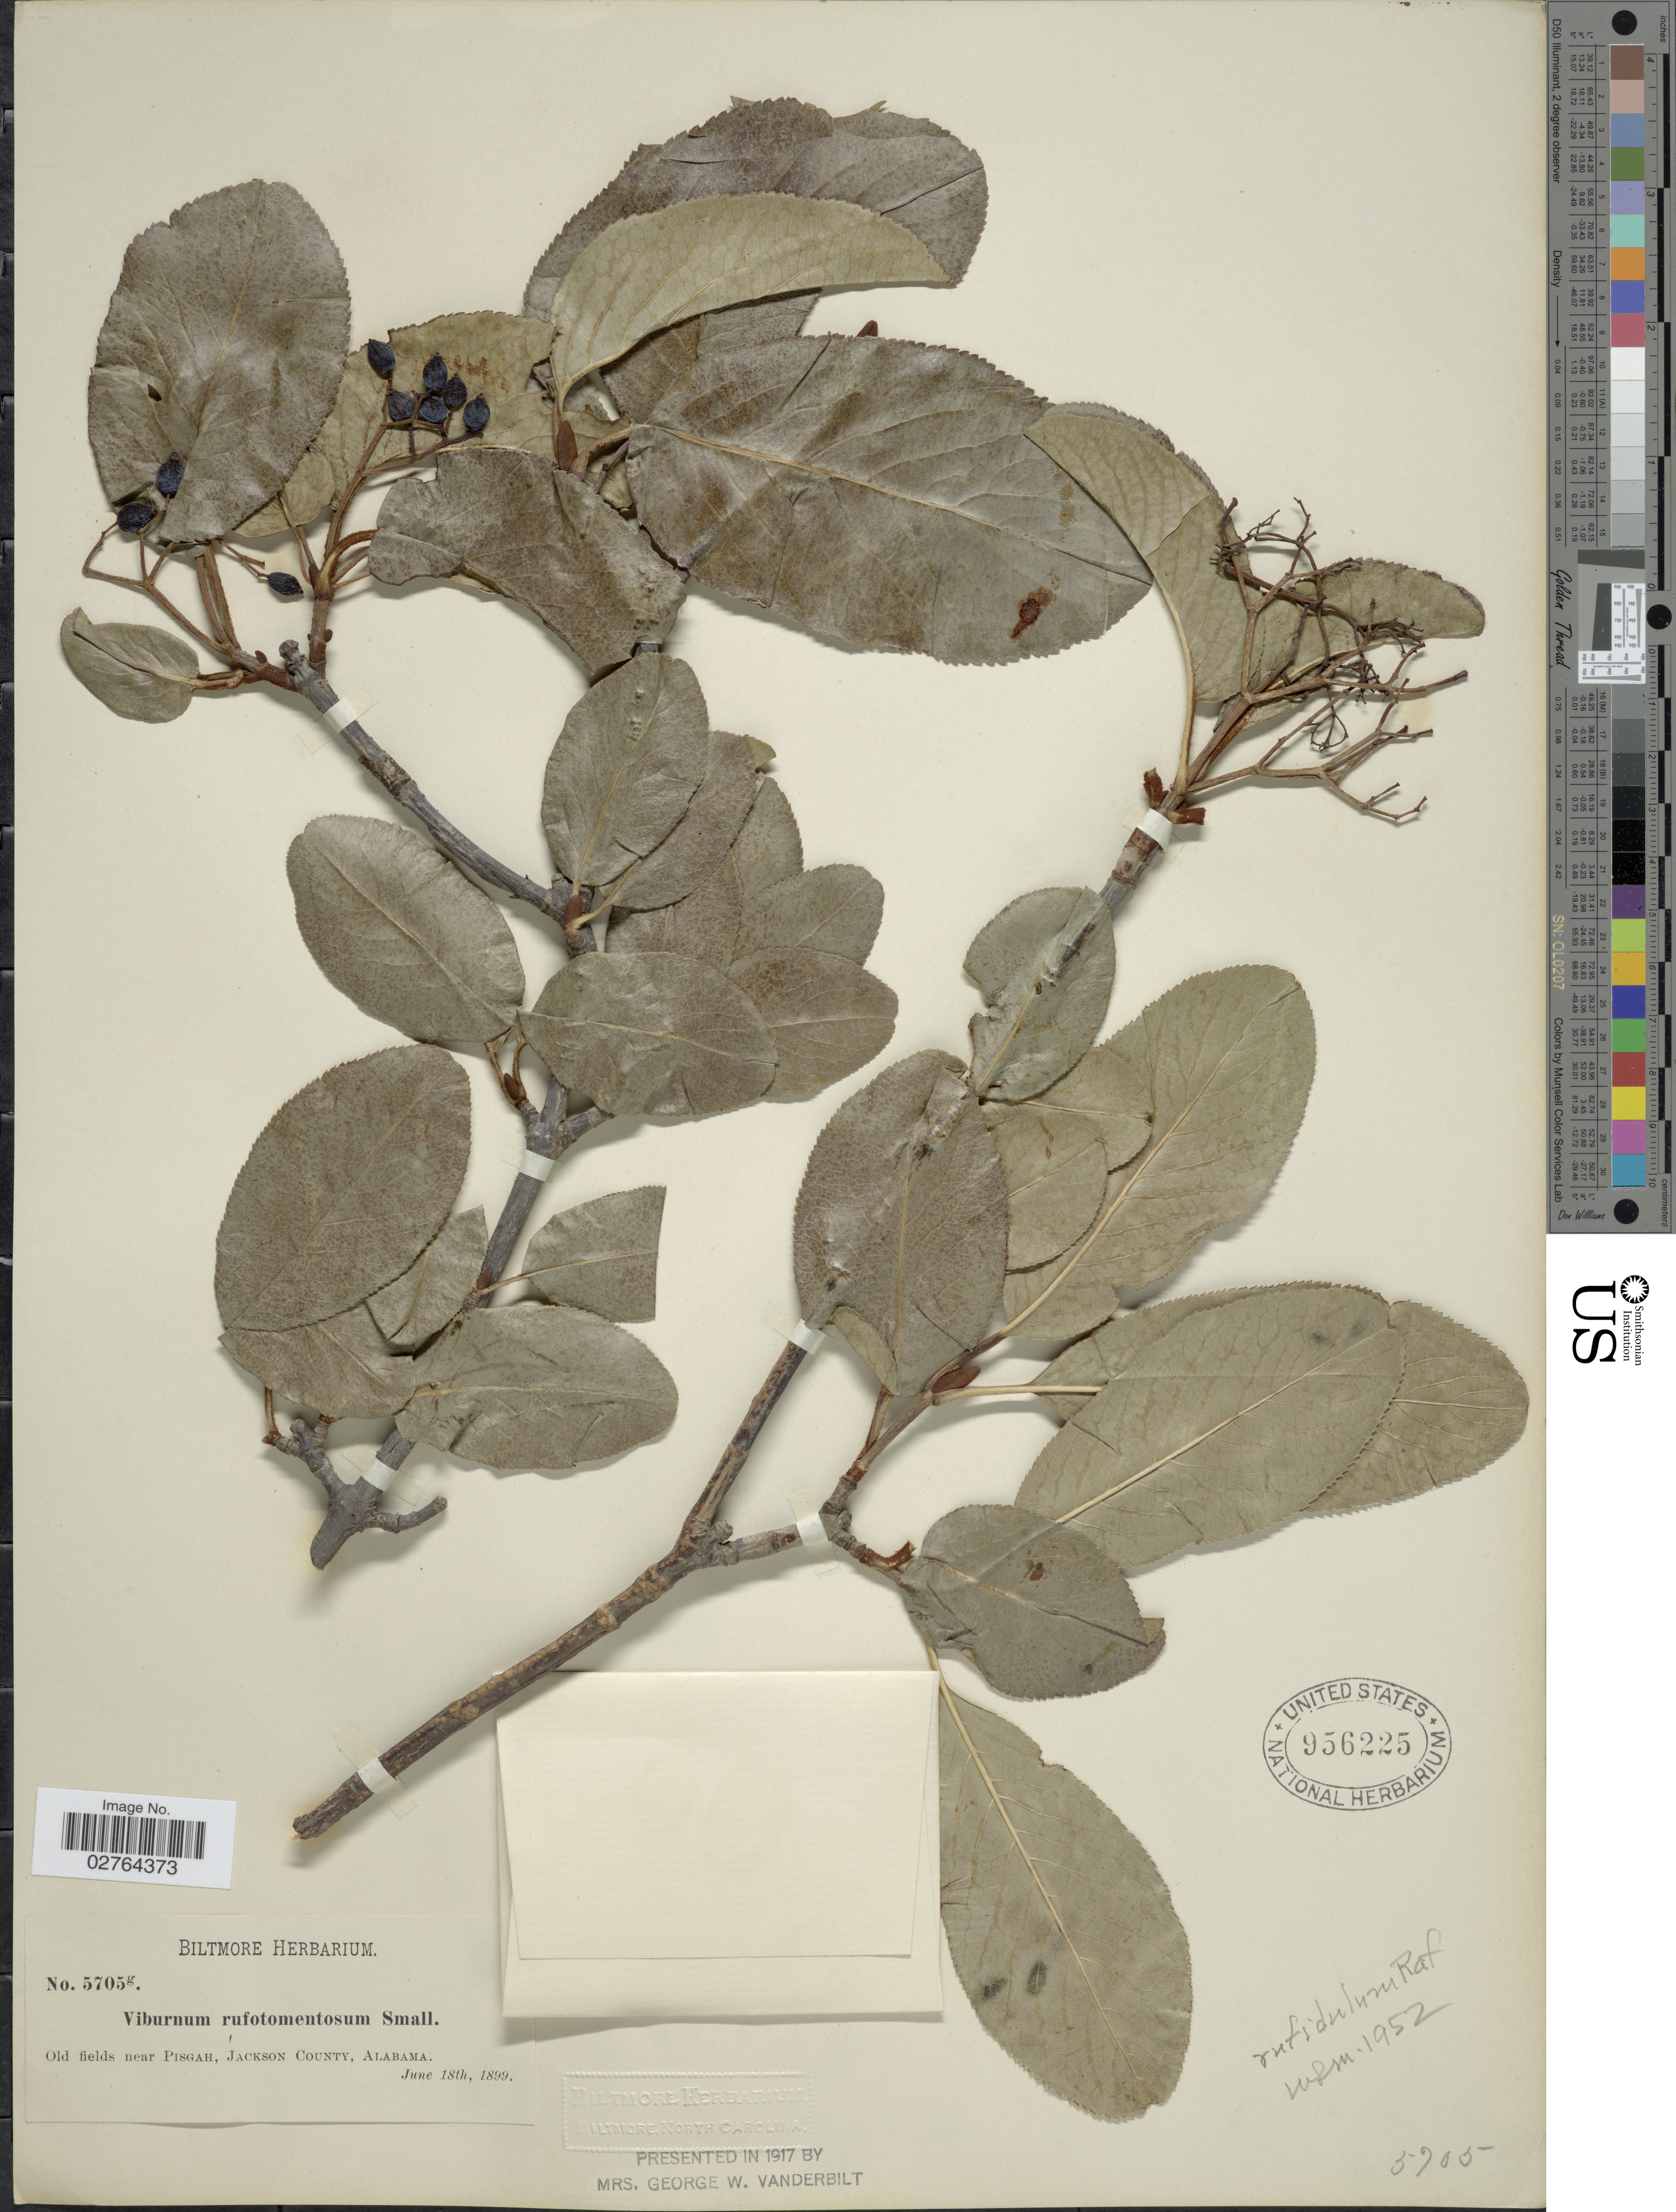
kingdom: Plantae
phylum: Tracheophyta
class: Magnoliopsida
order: Dipsacales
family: Viburnaceae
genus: Viburnum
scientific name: Viburnum rufidulum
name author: Raf.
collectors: ex herb. Biltmore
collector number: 5705g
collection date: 1899-06-18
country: United States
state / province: Alabama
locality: Old fields near Pisgah, Jackson County.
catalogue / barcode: US 956225